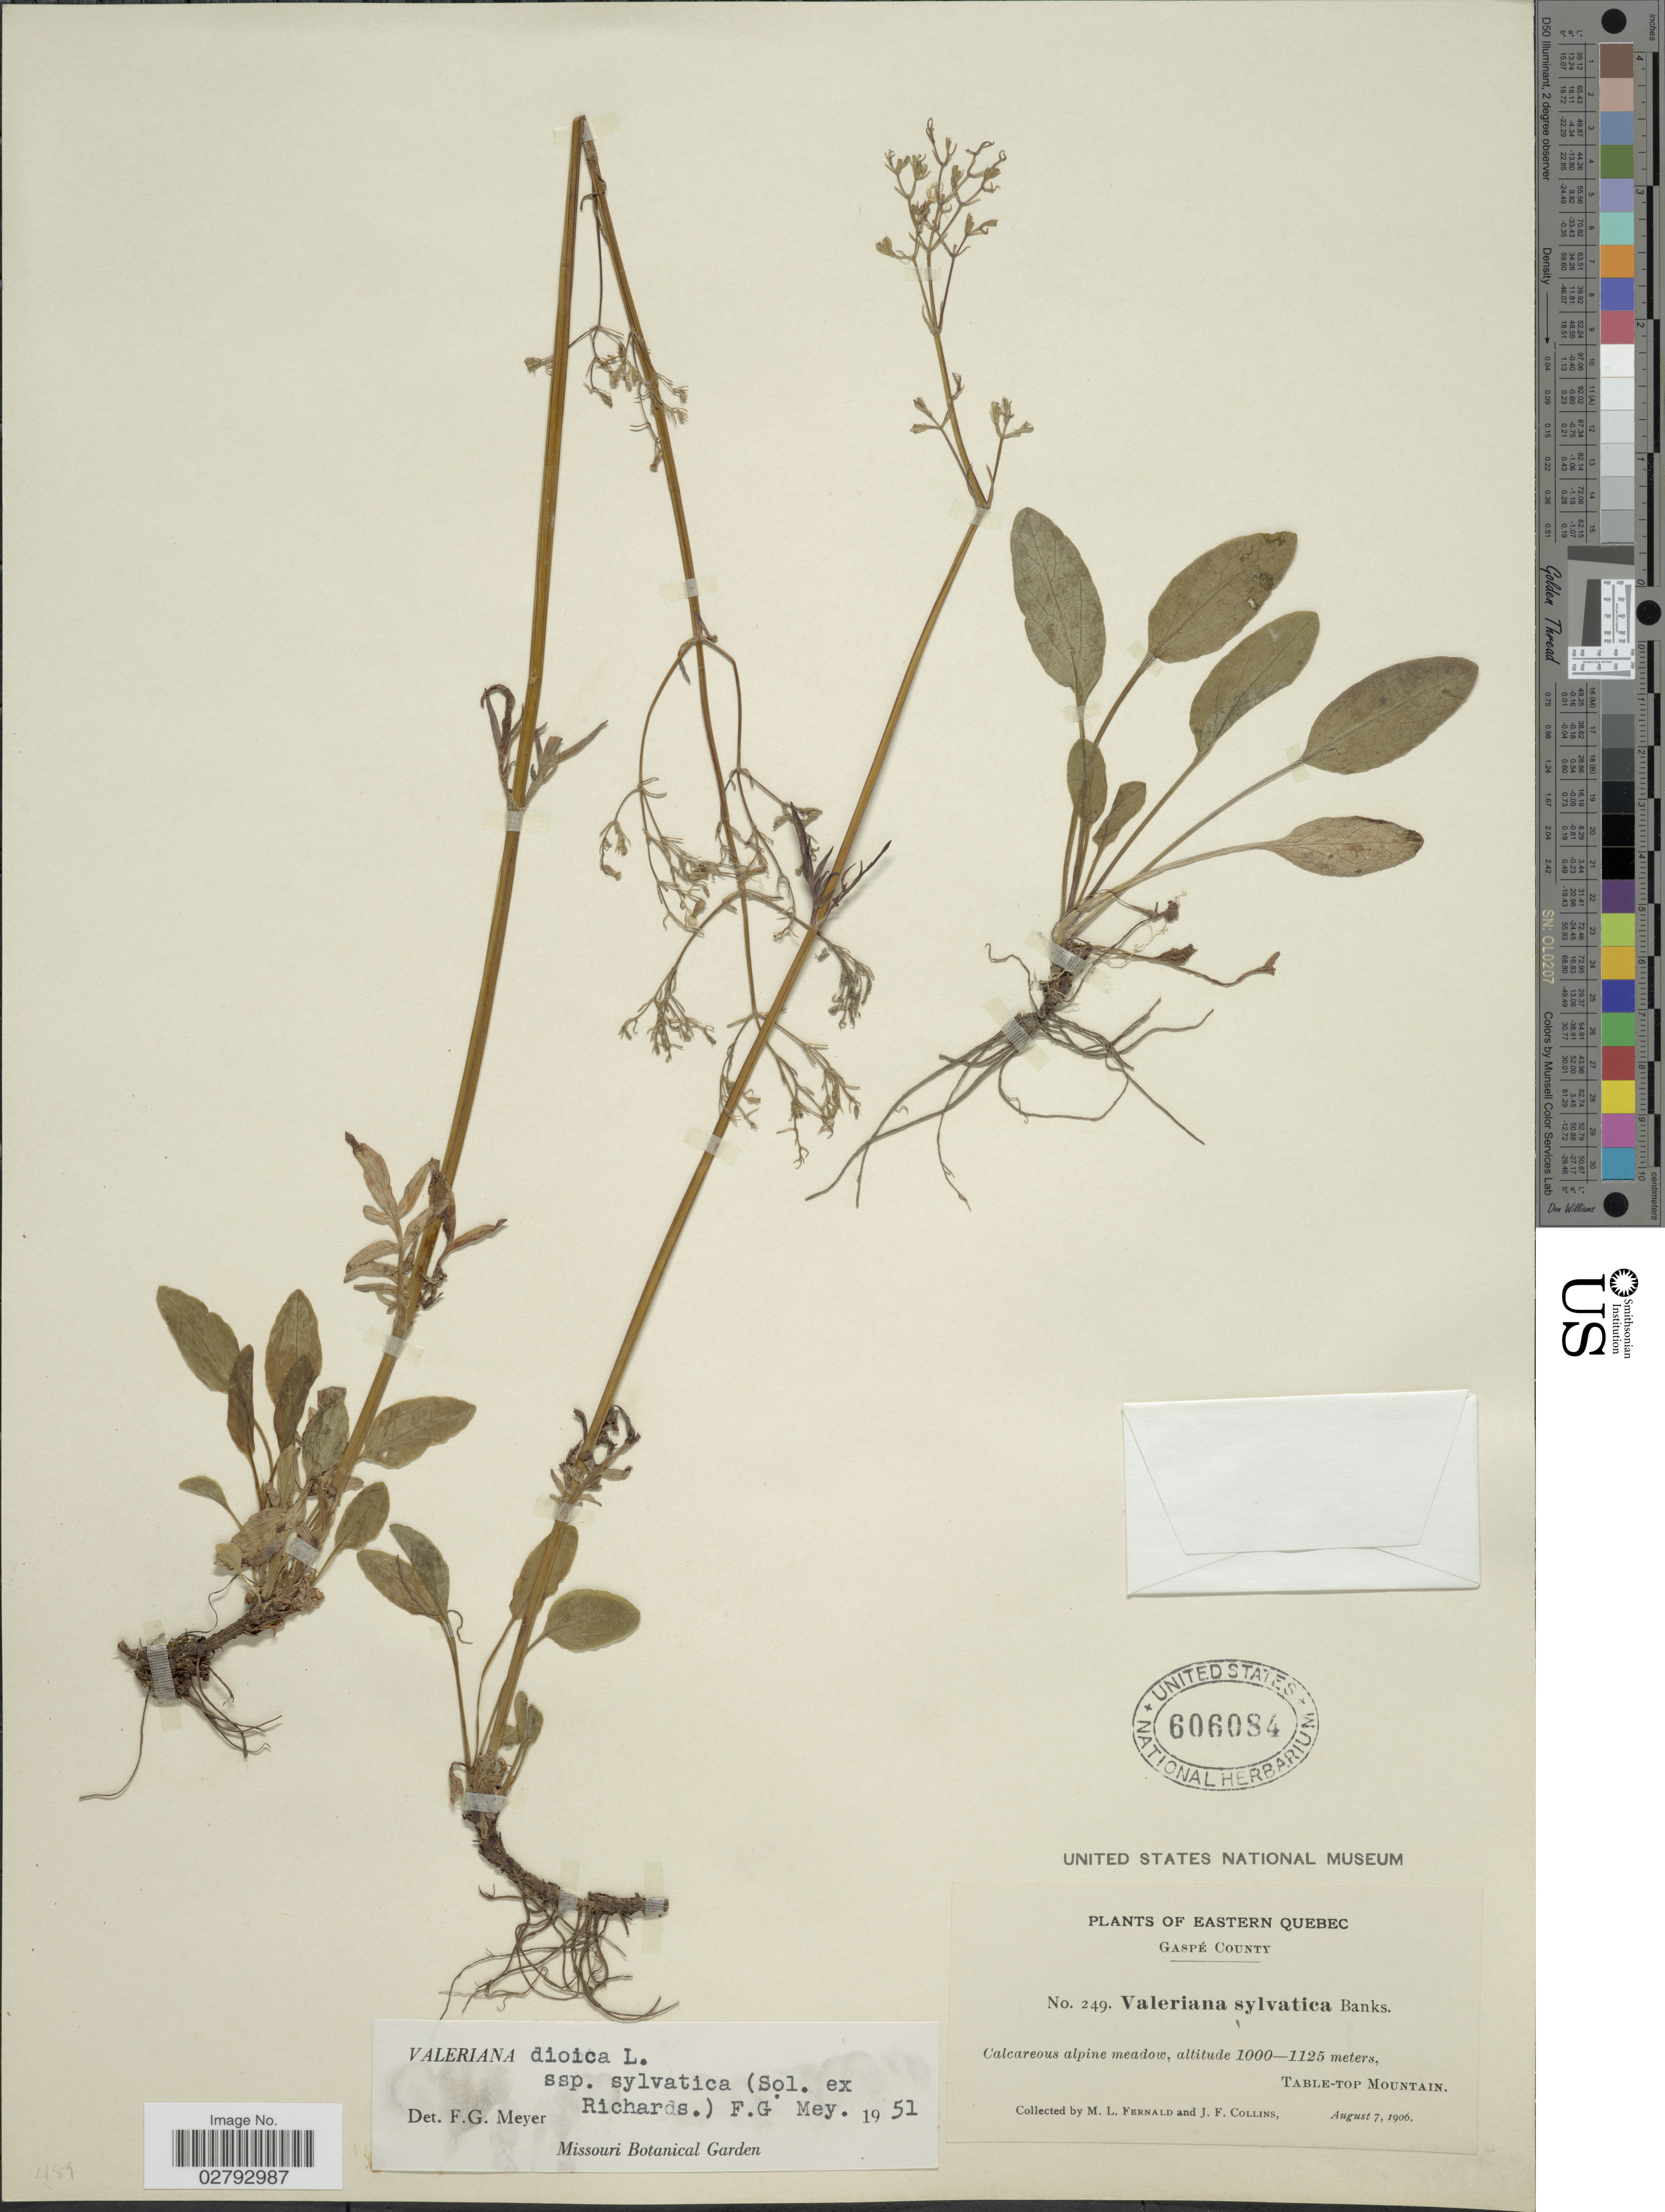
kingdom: Plantae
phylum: Tracheophyta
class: Magnoliopsida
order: Dipsacales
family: Caprifoliaceae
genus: Valeriana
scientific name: Valeriana dioica subsp. sylvatica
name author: (Sol. ex Richardson) F.G. Mey.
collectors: M. L. Fernald & J. Collins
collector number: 249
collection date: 1906-08-07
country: Canada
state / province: Quebec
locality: Eastern Quebec. Calcareous alpine meadow. Table-top Mountain. Gaspé County.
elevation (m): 1000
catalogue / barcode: US 606084